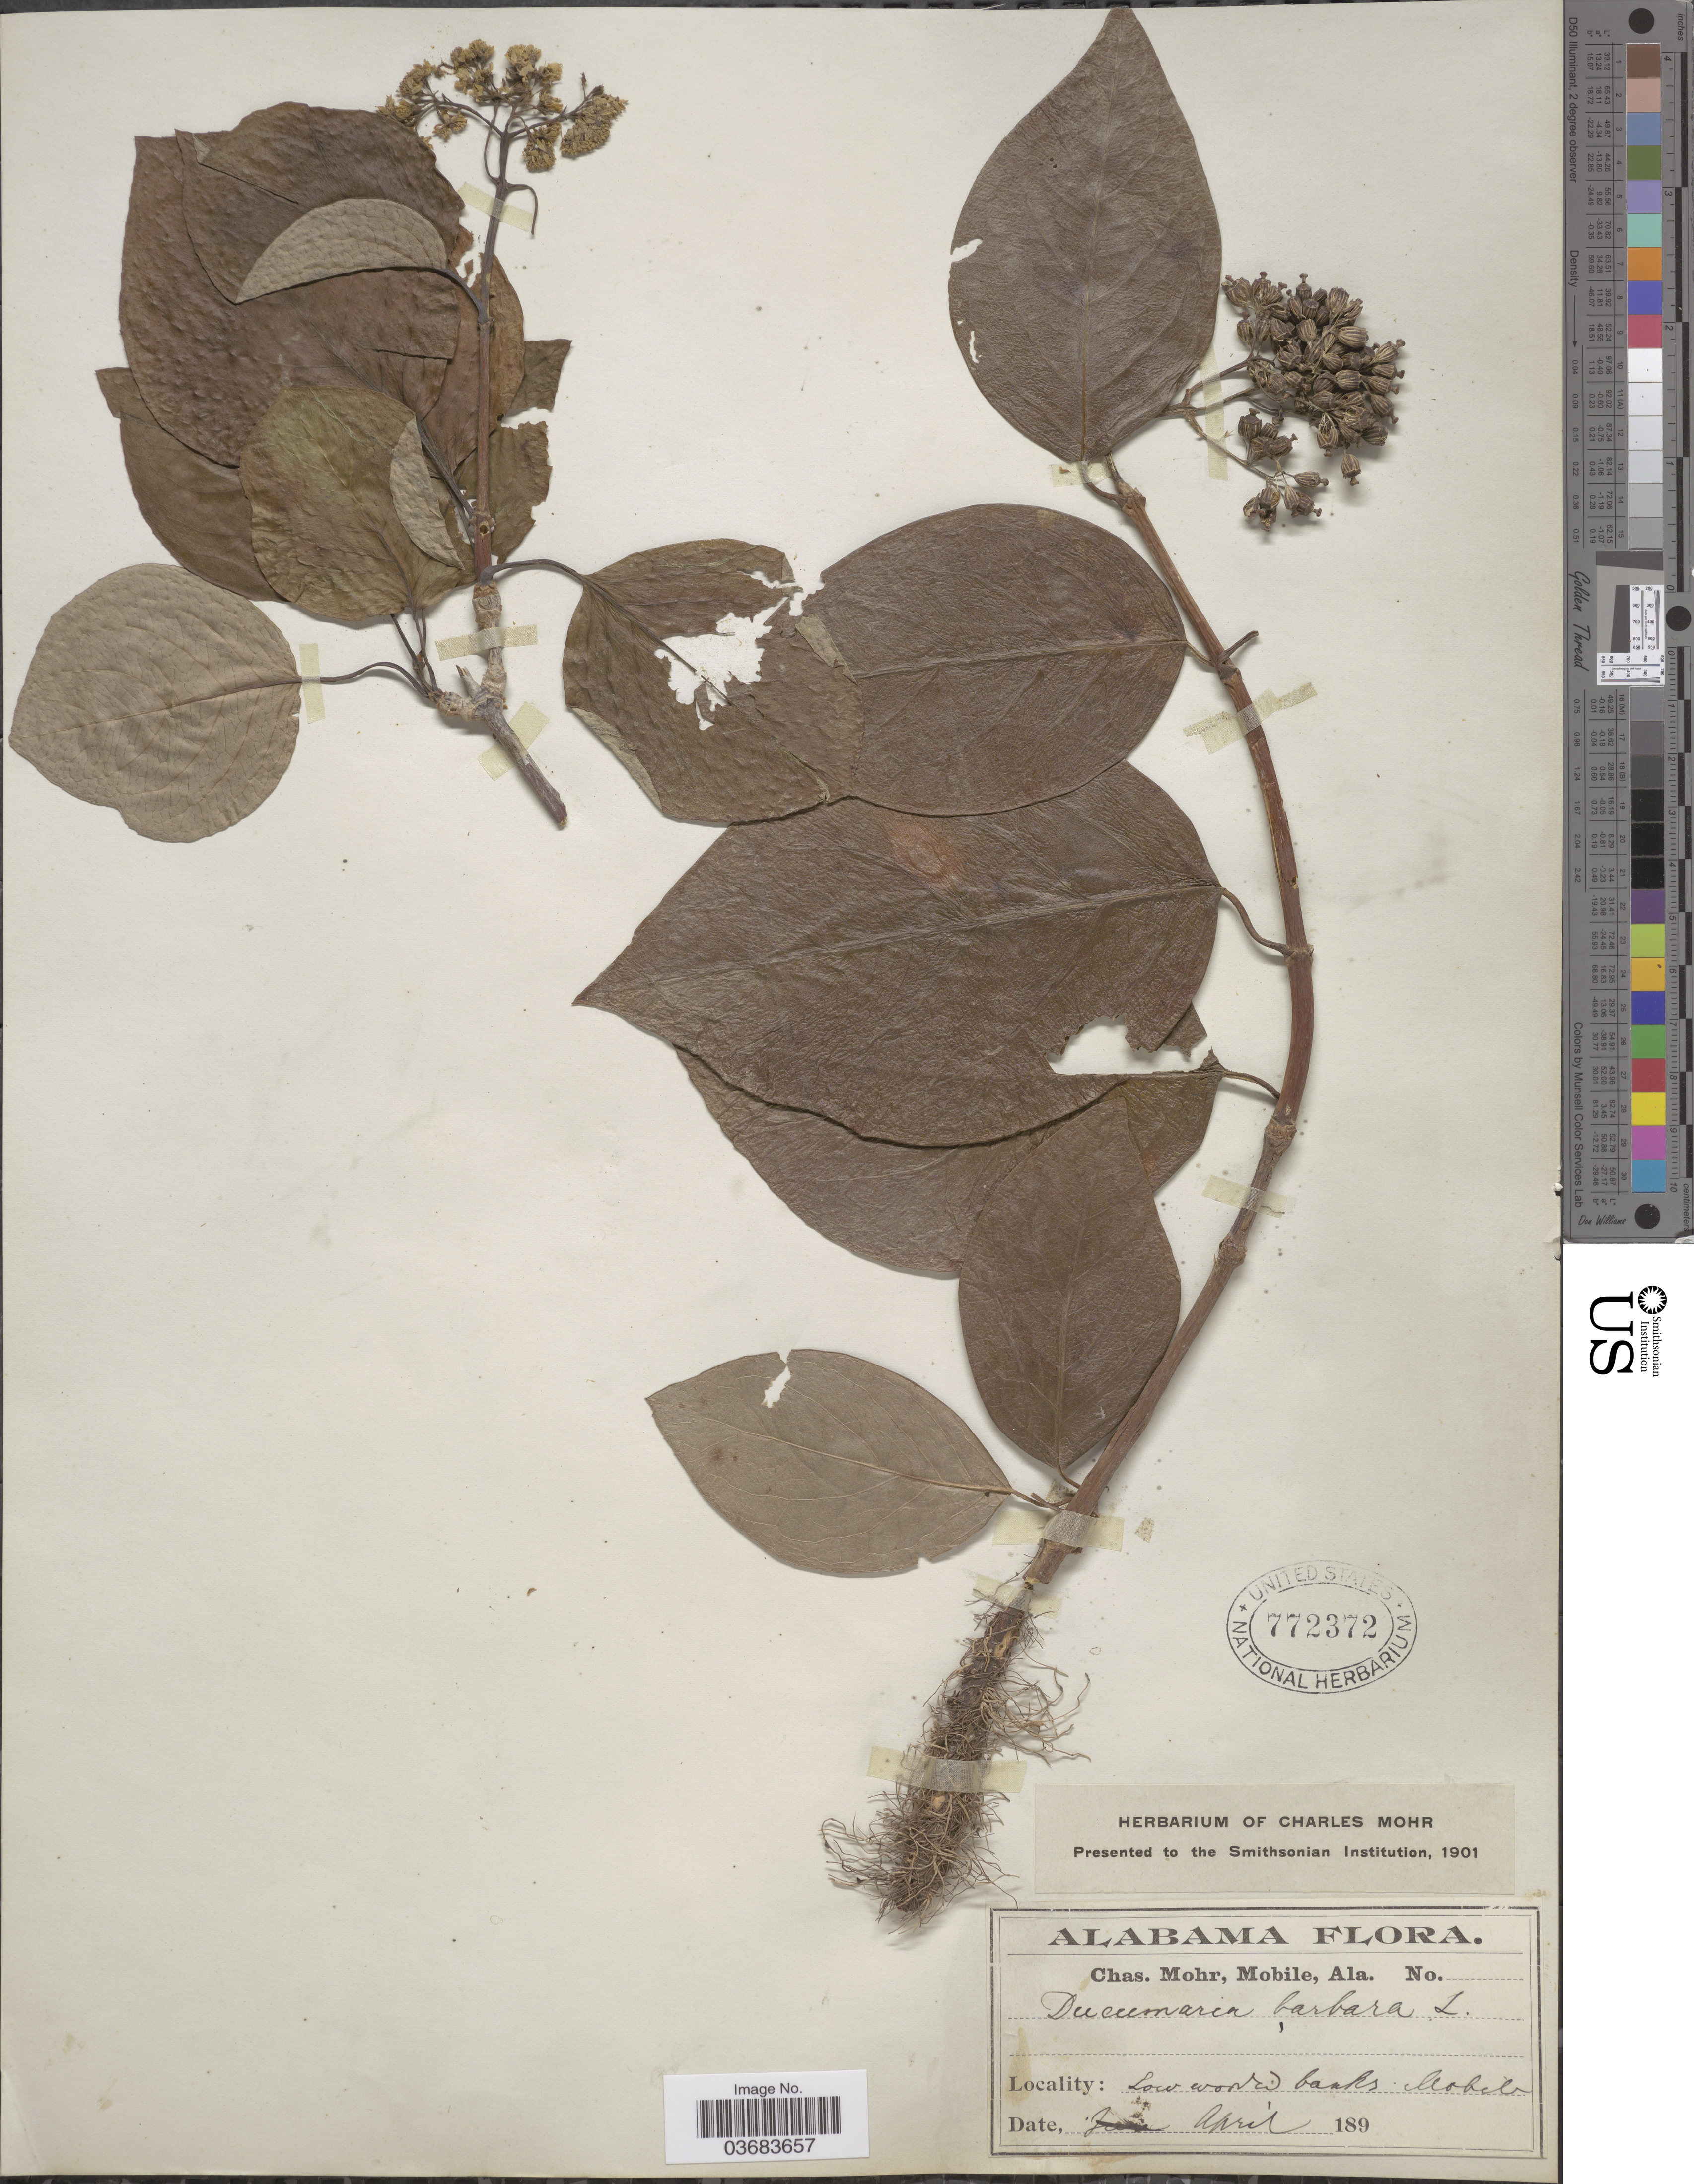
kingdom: Plantae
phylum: Tracheophyta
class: Magnoliopsida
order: Cornales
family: Hydrangeaceae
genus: Hydrangea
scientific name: Hydrangea barbara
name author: (L.) Bernd Schulz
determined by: Strong, Mark T., (BOT), Smithsonian Institution - National Museum of Natural History (UNITED STATES)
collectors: Mohr, C. T. (herbarium)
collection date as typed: april 189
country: United States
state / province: Alabama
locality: Mobile.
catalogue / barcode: US 772372